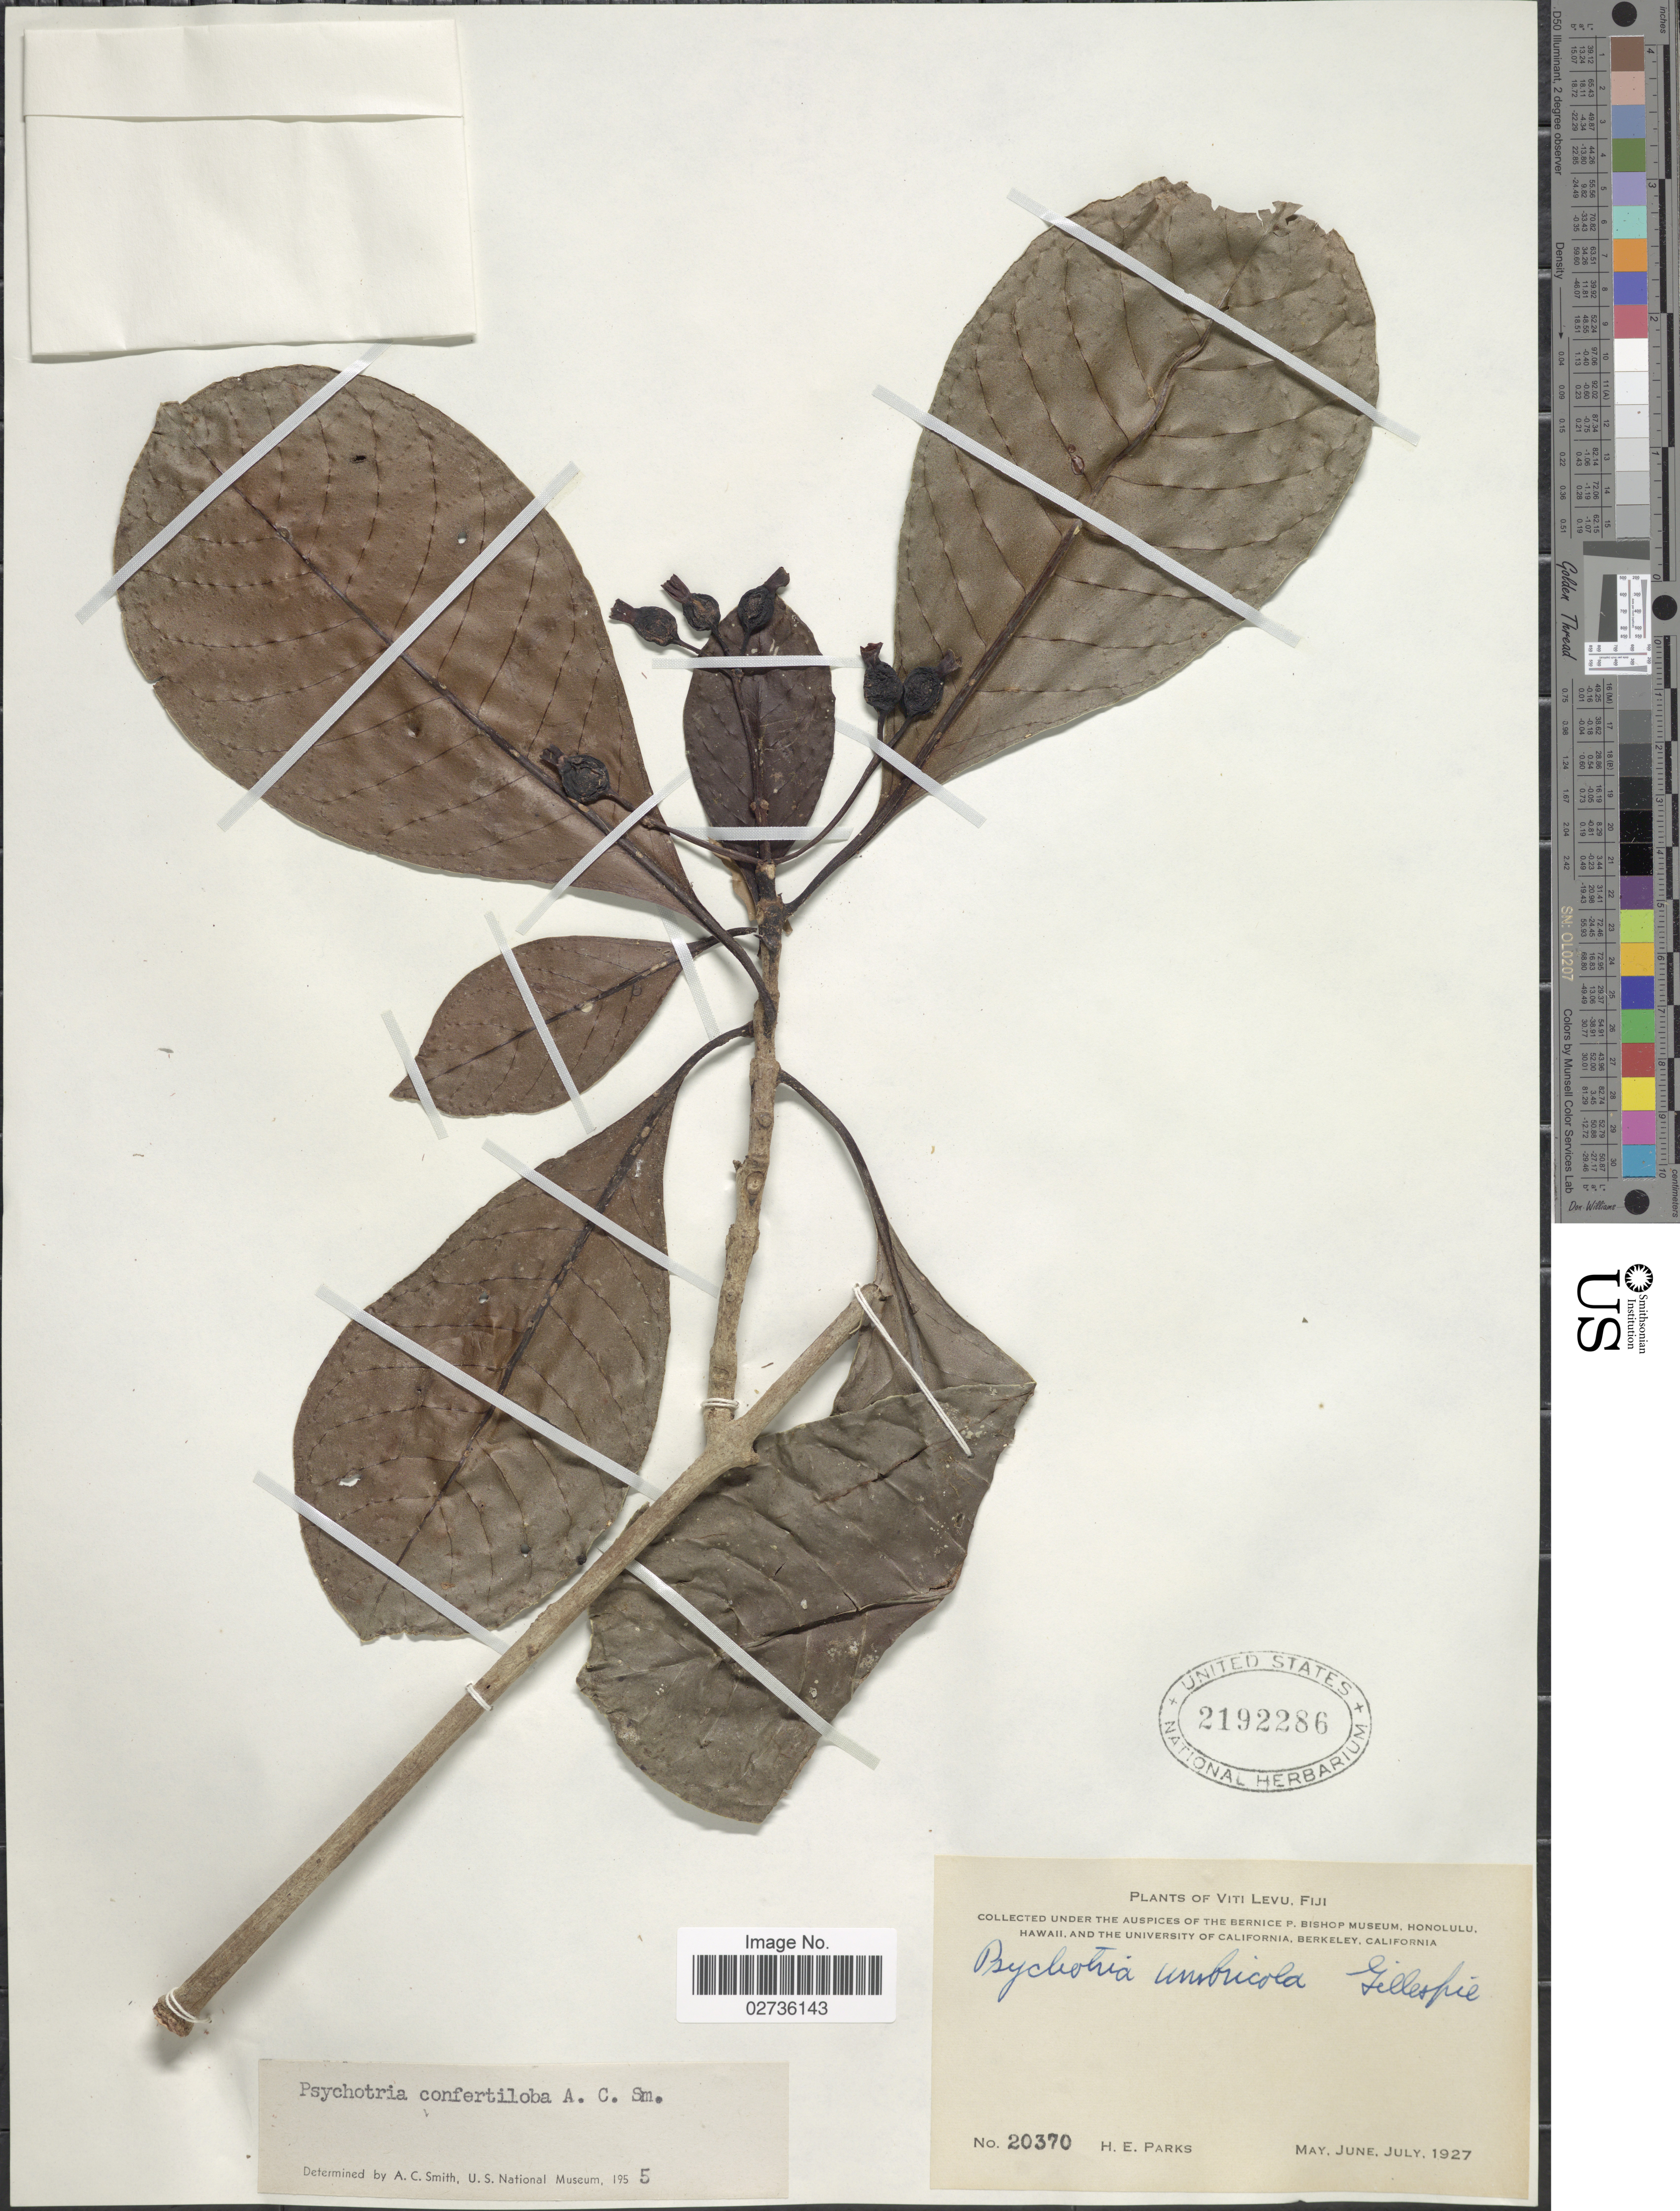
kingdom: Plantae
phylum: Tracheophyta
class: Magnoliopsida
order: Gentianales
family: Rubiaceae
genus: Psychotria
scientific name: Psychotria confertiloba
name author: A.C. Sm.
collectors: H. E. Parks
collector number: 20370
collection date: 1927-05/1927-07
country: Fiji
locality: Viti Levu.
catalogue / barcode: US 2192286